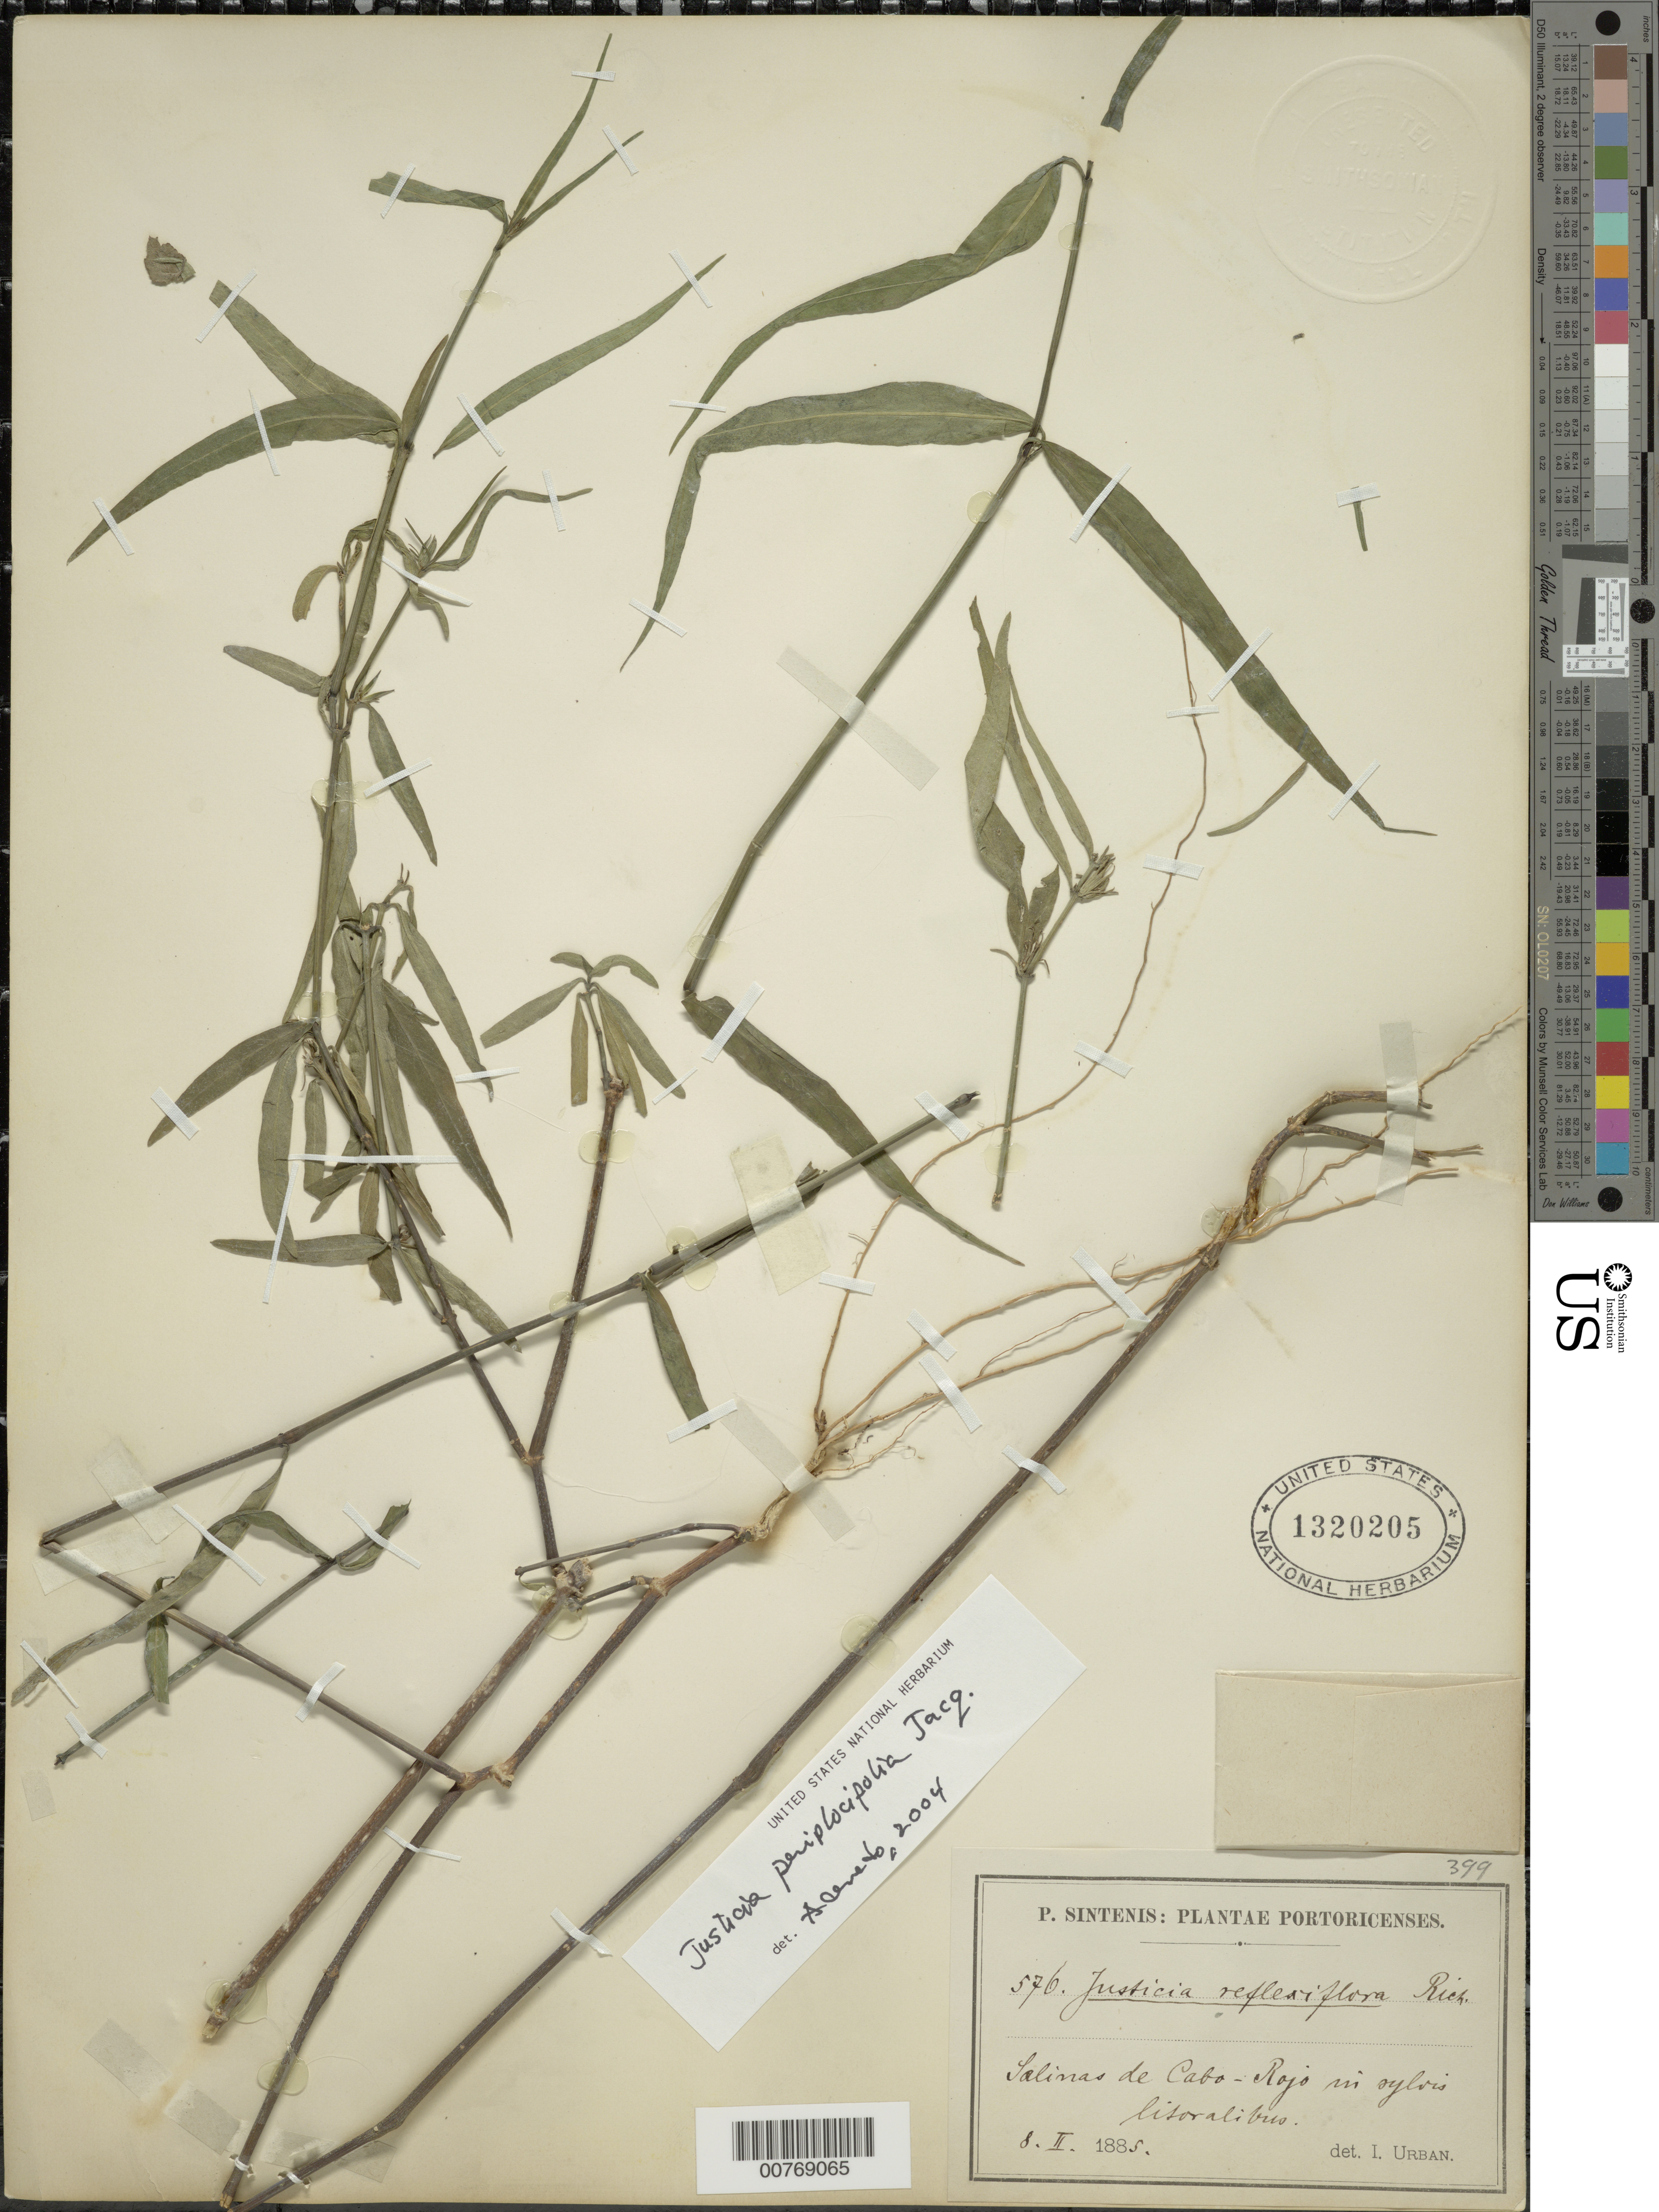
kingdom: Plantae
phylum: Tracheophyta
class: Magnoliopsida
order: Lamiales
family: Acanthaceae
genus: Justicia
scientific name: Justicia periplocifolia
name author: Jacq.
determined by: Acevedo-Rodríguez, P., (BOT), Smithsonian Institution - National Museum of Natural History (UNITED STATES)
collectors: P. Sintenis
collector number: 576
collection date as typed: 08 Feb 1885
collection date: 1885-02-08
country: Puerto Rico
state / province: Cabo Rojo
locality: Salinas de Cabo Rojo in stlvis litoralibus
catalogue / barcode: US 1320205